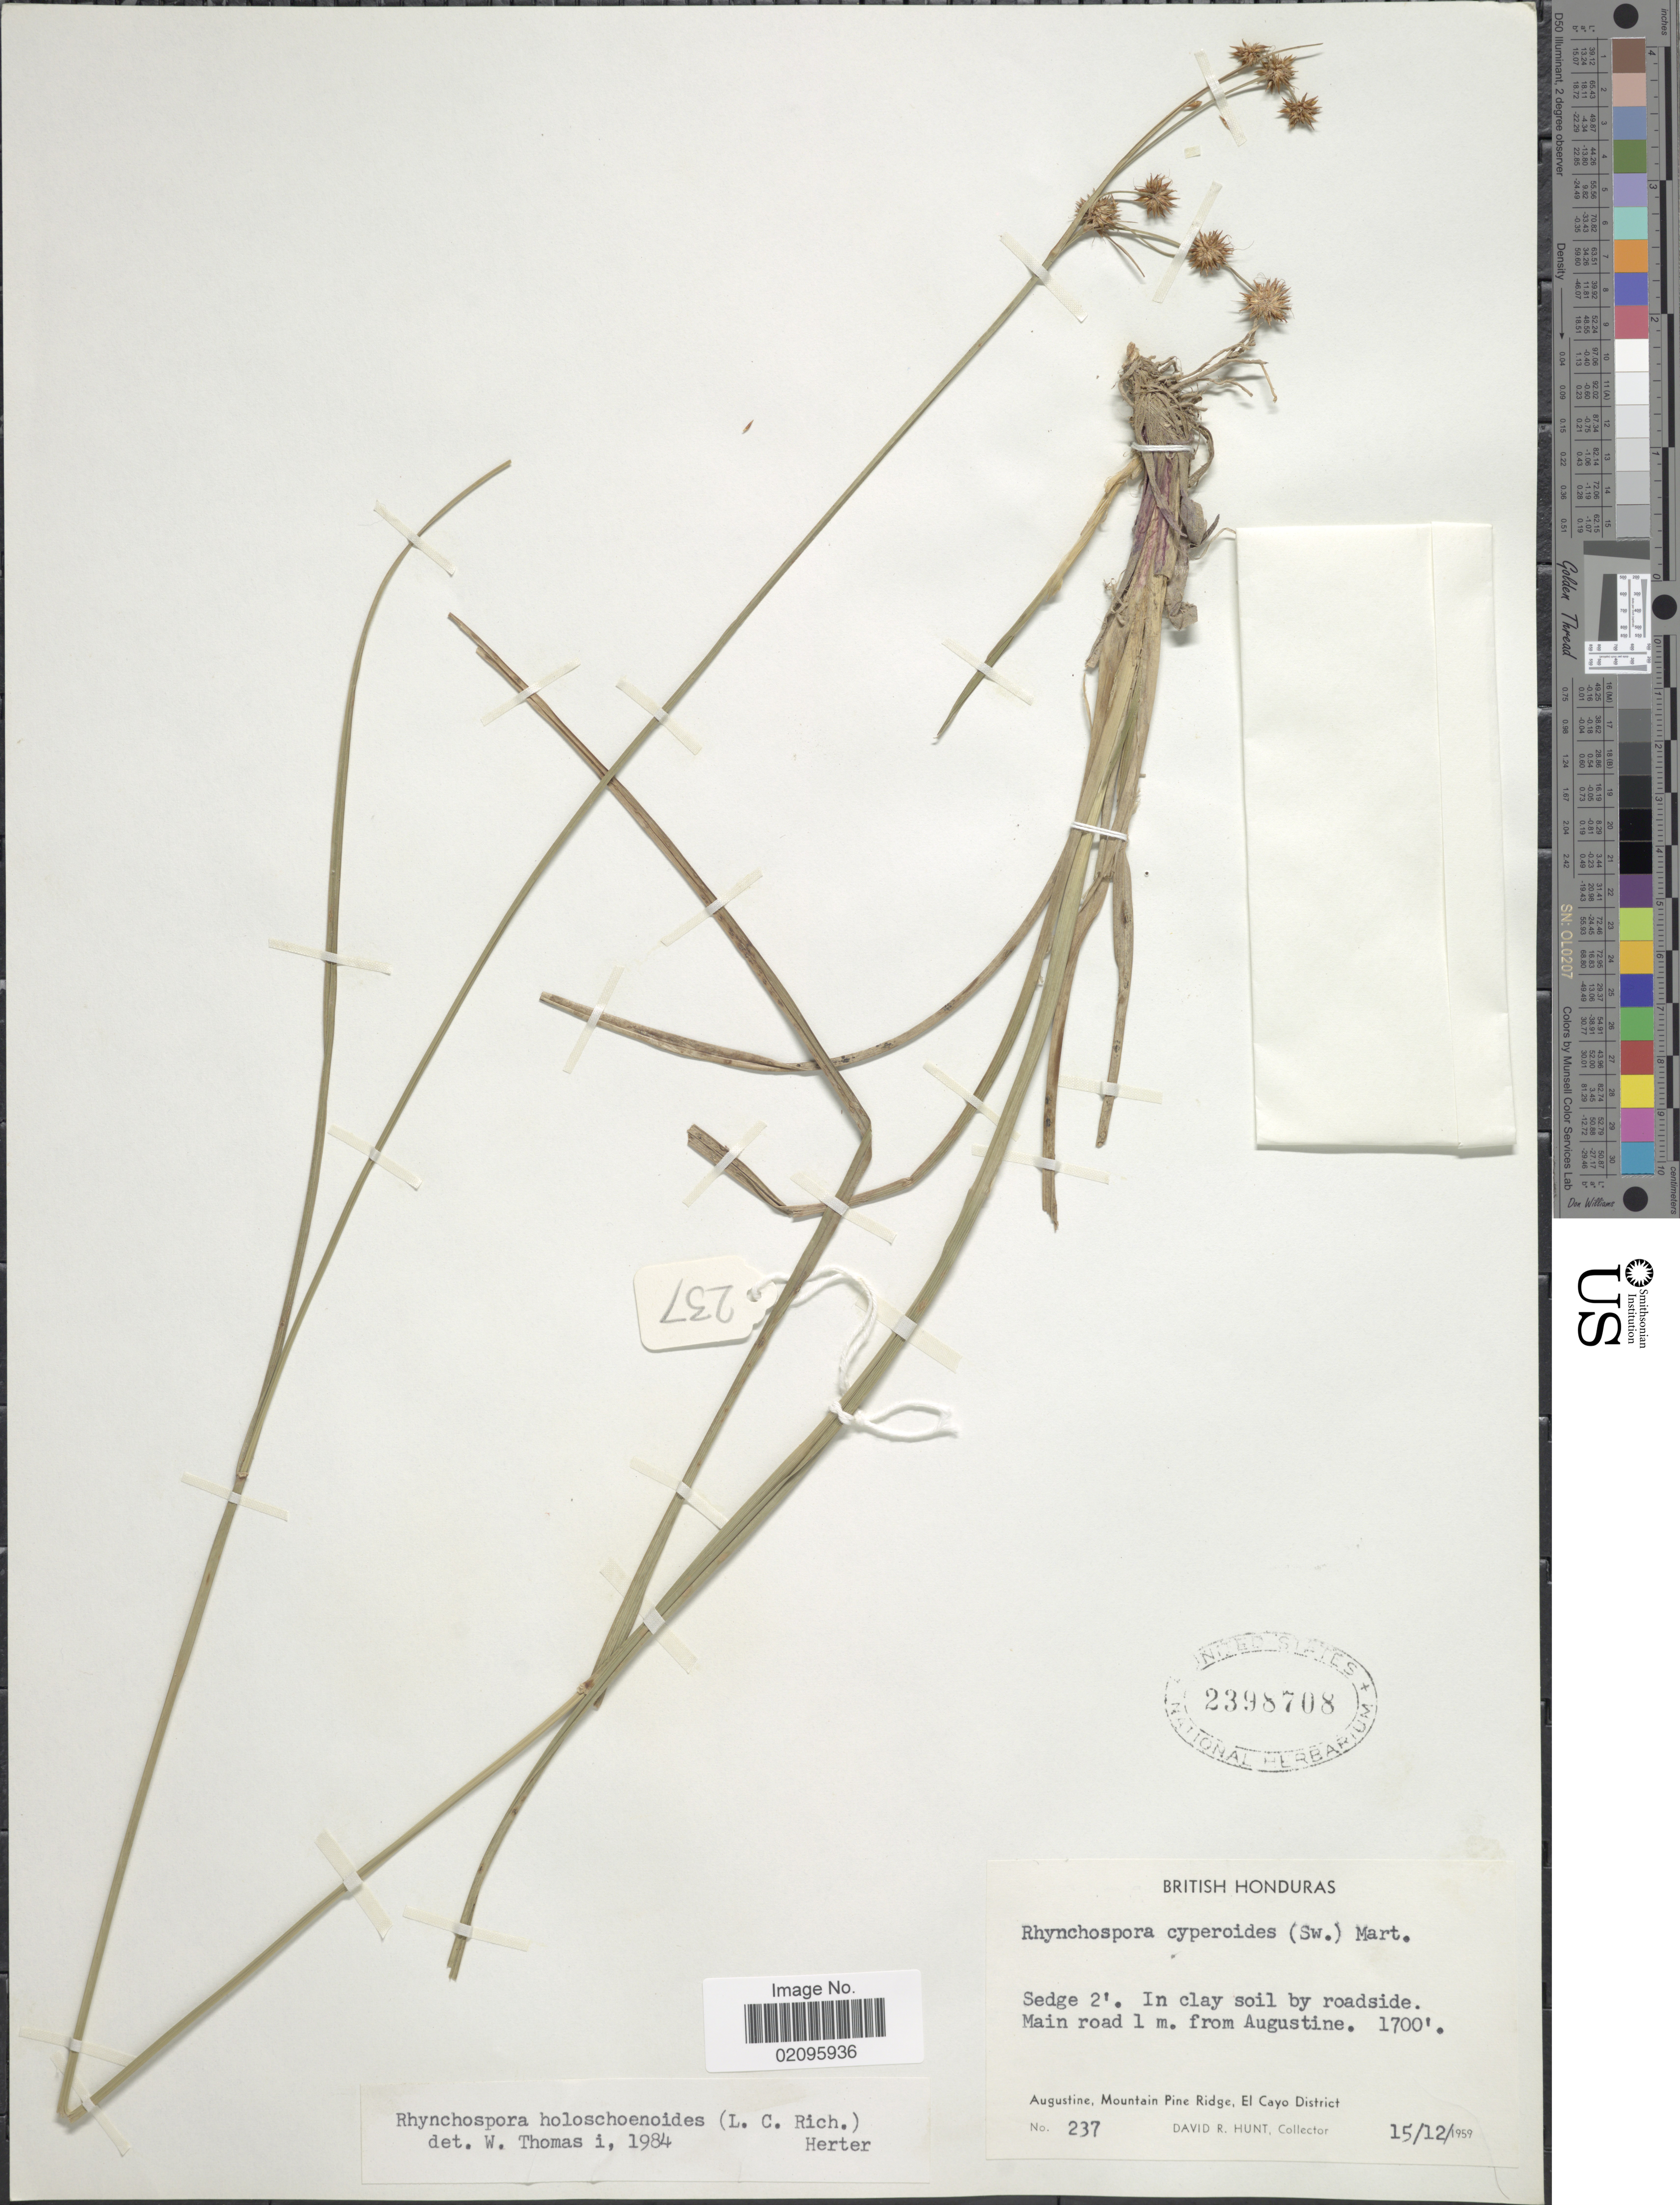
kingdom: Plantae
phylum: Tracheophyta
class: Liliopsida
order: Poales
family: Cyperaceae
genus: Rhynchospora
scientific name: Rhynchospora holoschoenoides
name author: (Rich.) Herter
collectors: D. R. Hunt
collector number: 237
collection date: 1959-12-15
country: Belize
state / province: Cayo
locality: British Honduras, in clay soil by roadside, Main road 1 m. from Augustine, Augustine, Mountain Pine Ridge, El Cayo District.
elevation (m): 518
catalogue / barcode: US 2398708